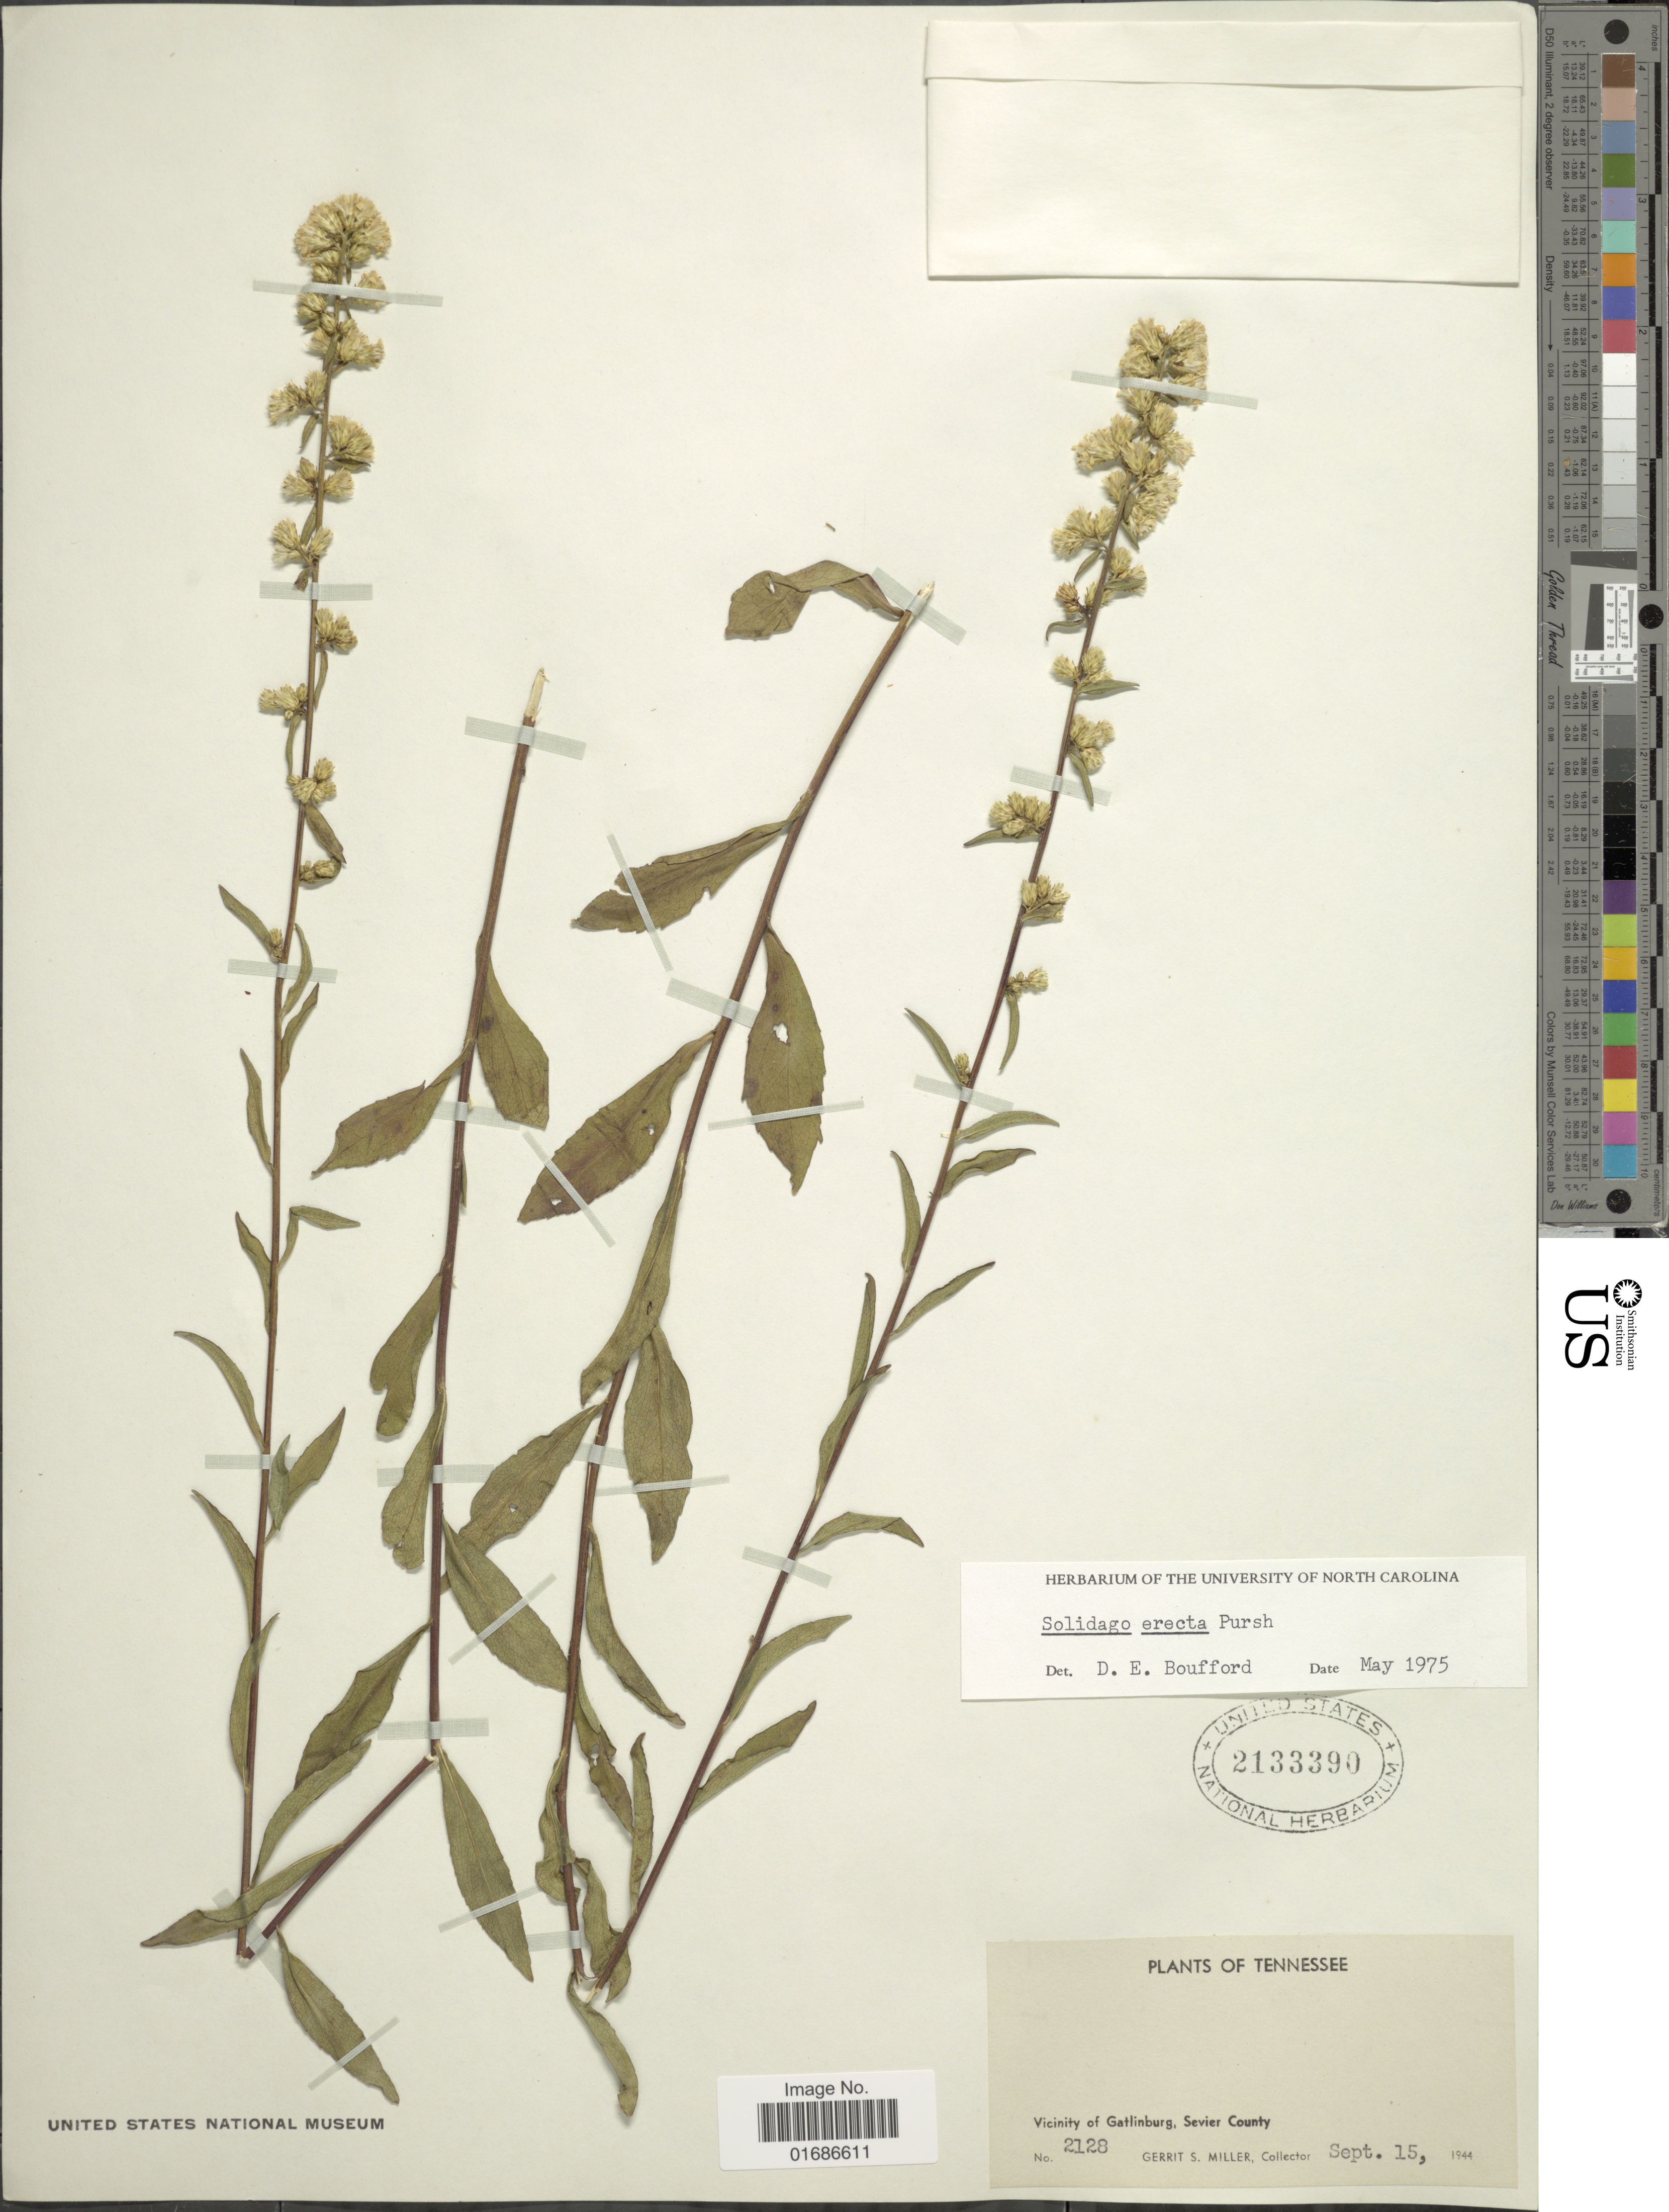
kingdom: Plantae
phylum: Tracheophyta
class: Magnoliopsida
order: Asterales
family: Asteraceae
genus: Solidago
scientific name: Solidago erecta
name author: Pursh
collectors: G. S. Miller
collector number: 2128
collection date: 1944-09-15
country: United States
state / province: Tennessee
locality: Vicinity of Gatlinburg, Sevier County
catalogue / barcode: US 2133390